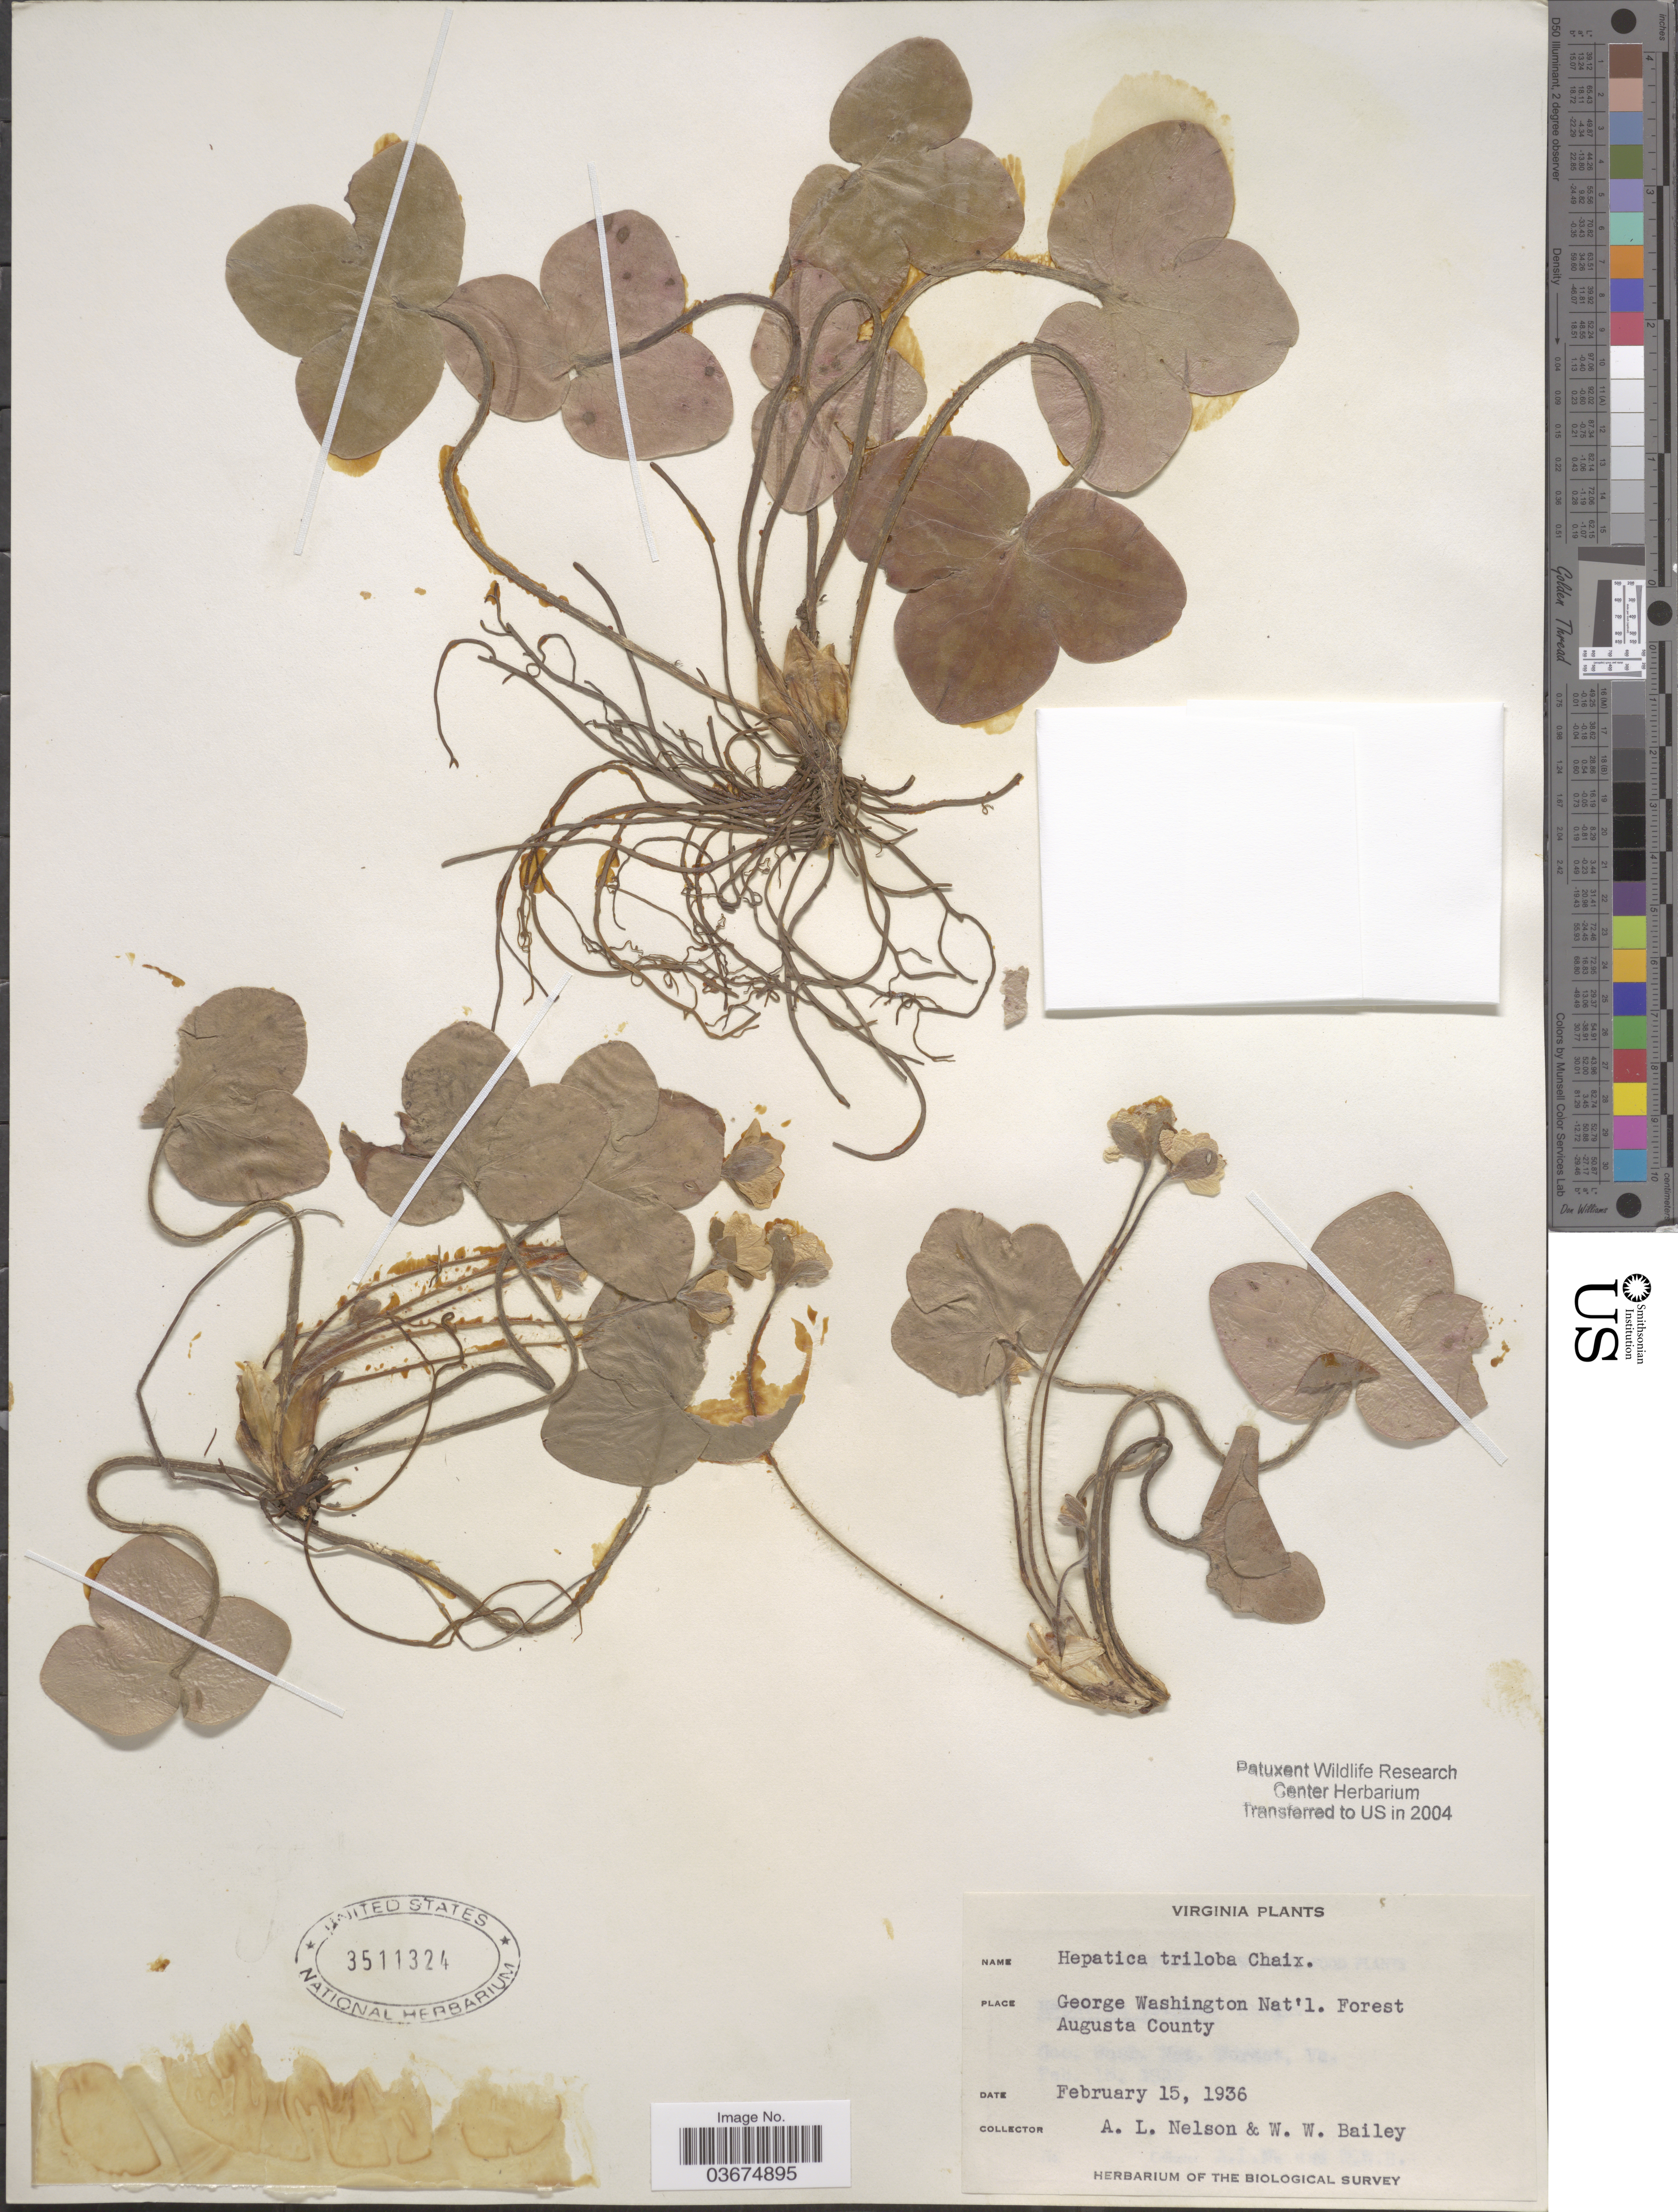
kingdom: Plantae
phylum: Tracheophyta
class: Magnoliopsida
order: Ranunculales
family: Ranunculaceae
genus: Hepatica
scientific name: Hepatica americana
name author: (DC.) Ker Gawl.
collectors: A. L. Nelson & W. W. Bailey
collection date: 1936-02-15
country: United States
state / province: Virginia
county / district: Augusta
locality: George Washington Nat'l. Forest. Augusta County.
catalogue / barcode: US 3511324